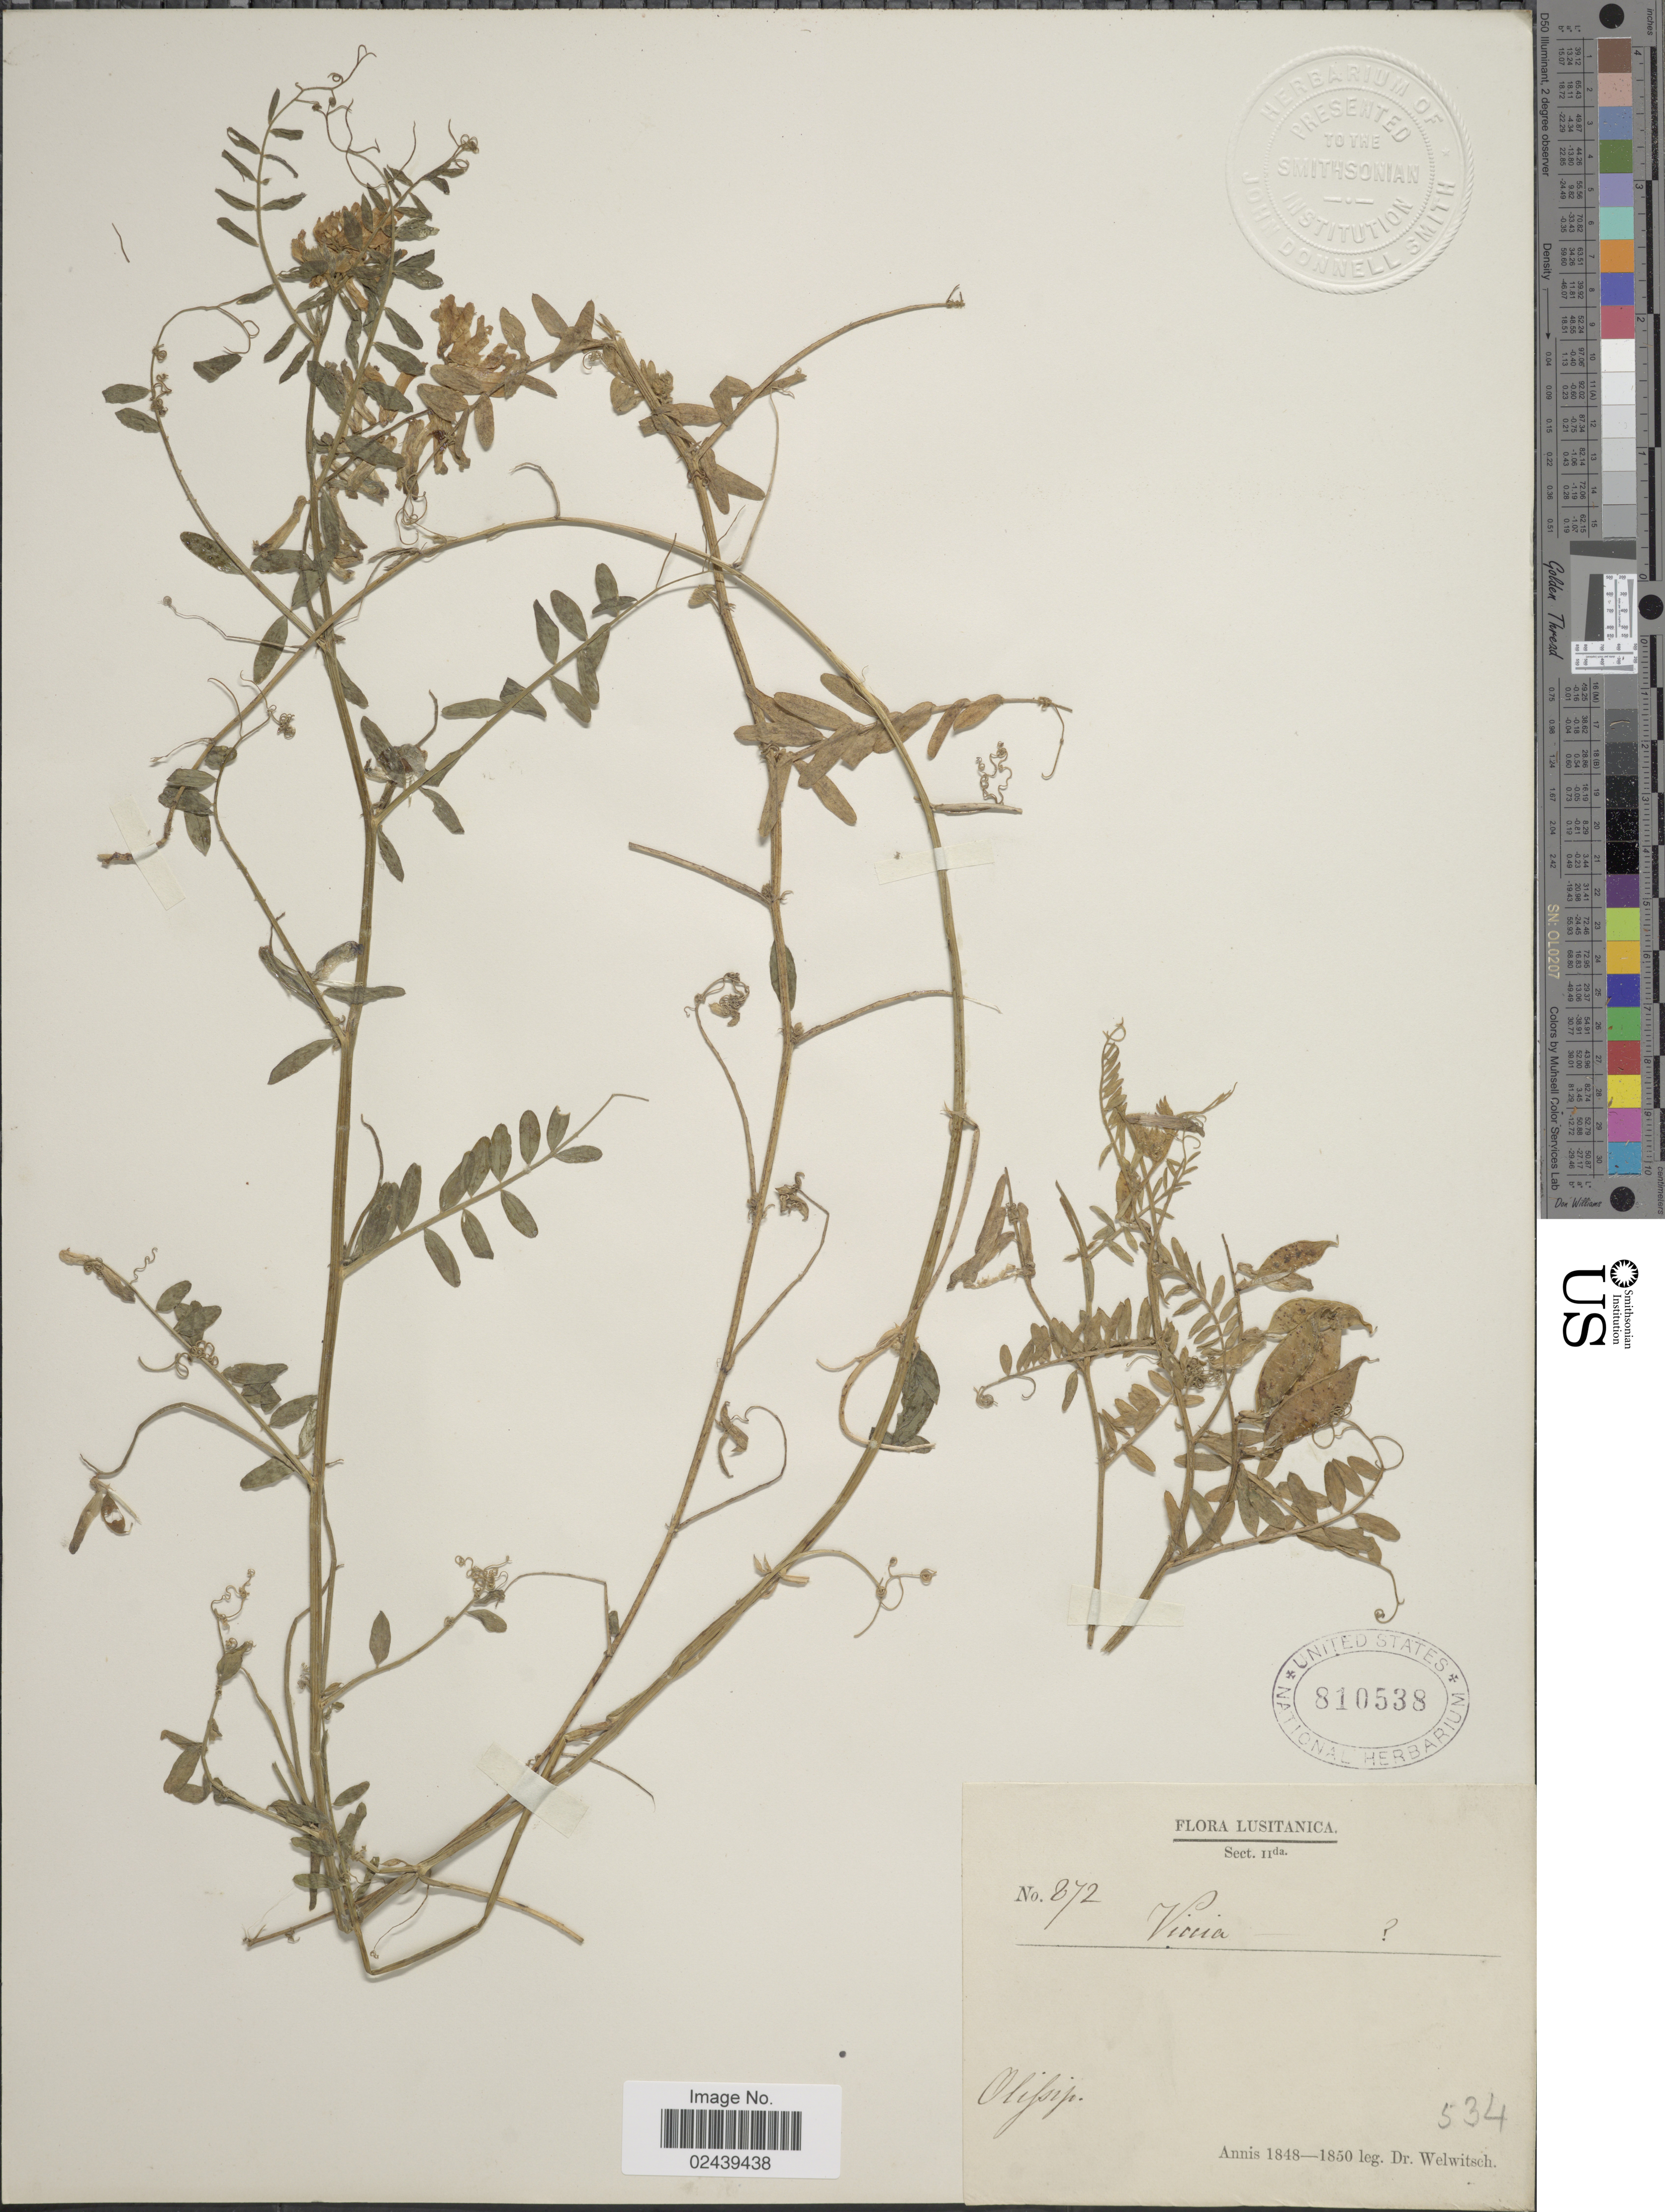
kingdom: Plantae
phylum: Tracheophyta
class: Magnoliopsida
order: Fabales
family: Fabaceae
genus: Vicia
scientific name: Vicia sp.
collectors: -. Welwitsch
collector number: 872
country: Portugal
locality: Lusitanica, Olifsip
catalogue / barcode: US 810538